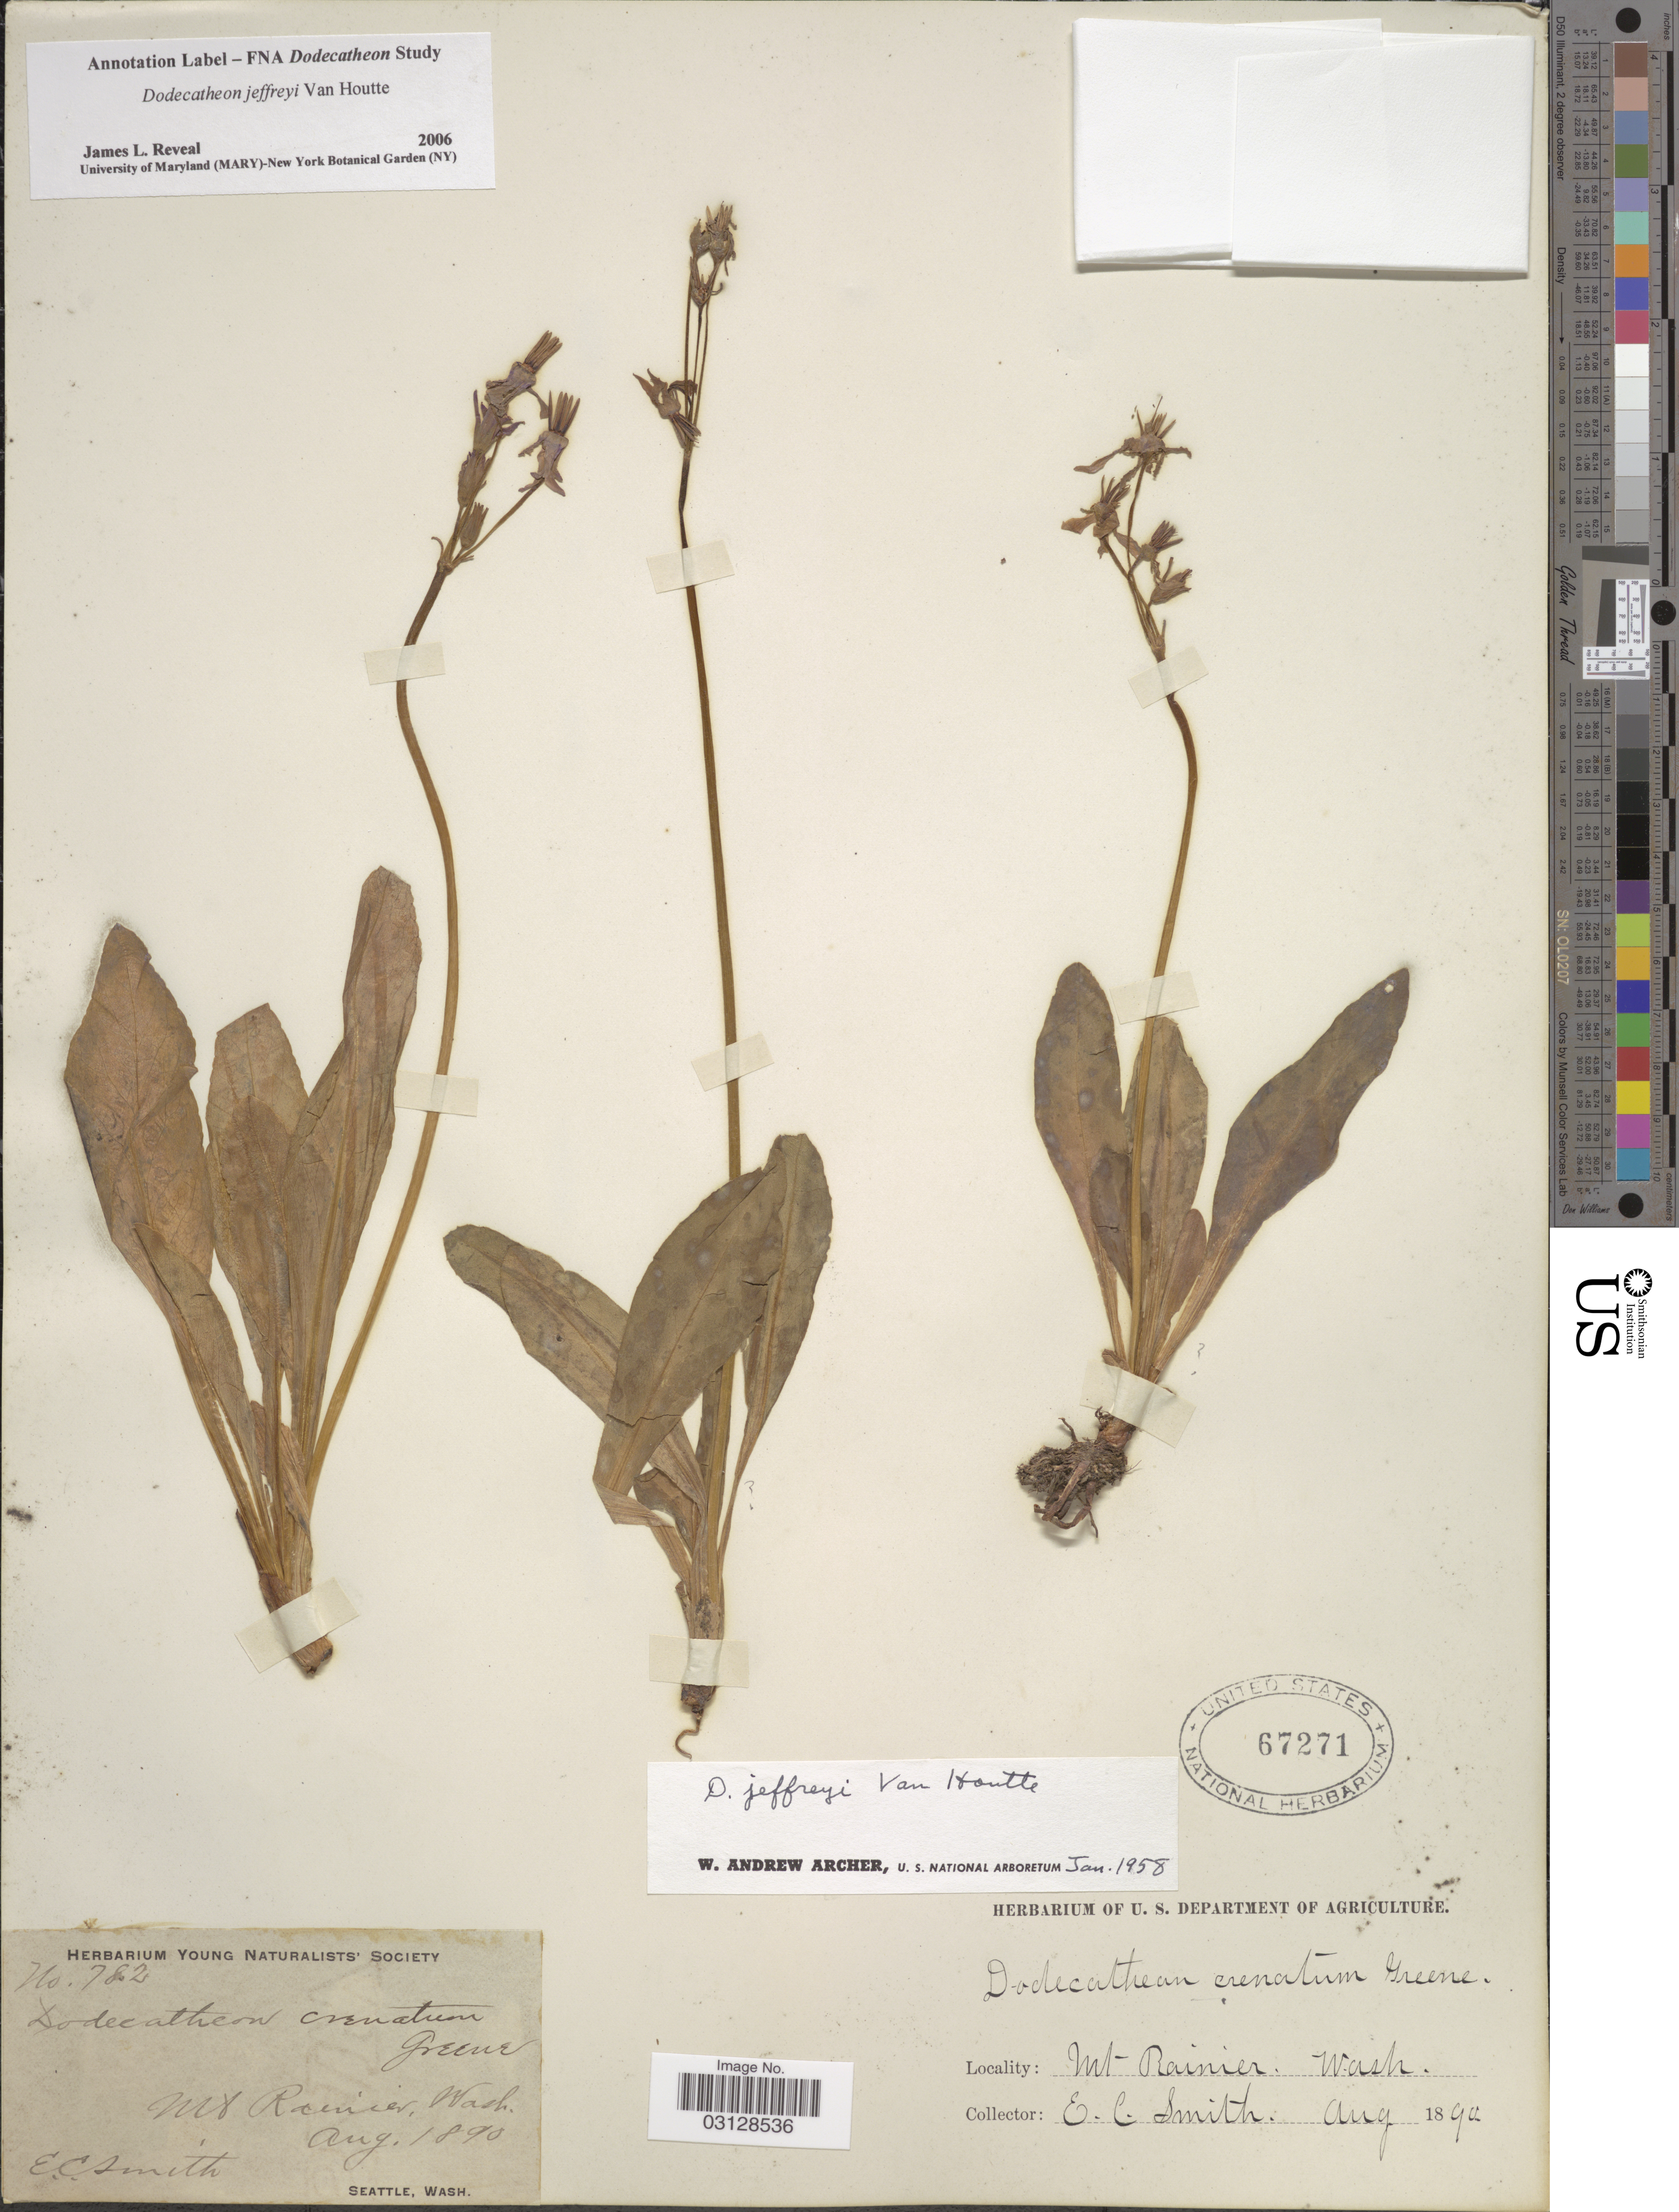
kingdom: Plantae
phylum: Tracheophyta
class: Magnoliopsida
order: Ericales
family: Primulaceae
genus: Dodecatheon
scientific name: Dodecatheon jeffreyi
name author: Van Houtte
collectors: E. Smith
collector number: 782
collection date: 1890-08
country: United States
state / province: Washington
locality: Mt. Rainier, Wash.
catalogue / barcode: US 67271